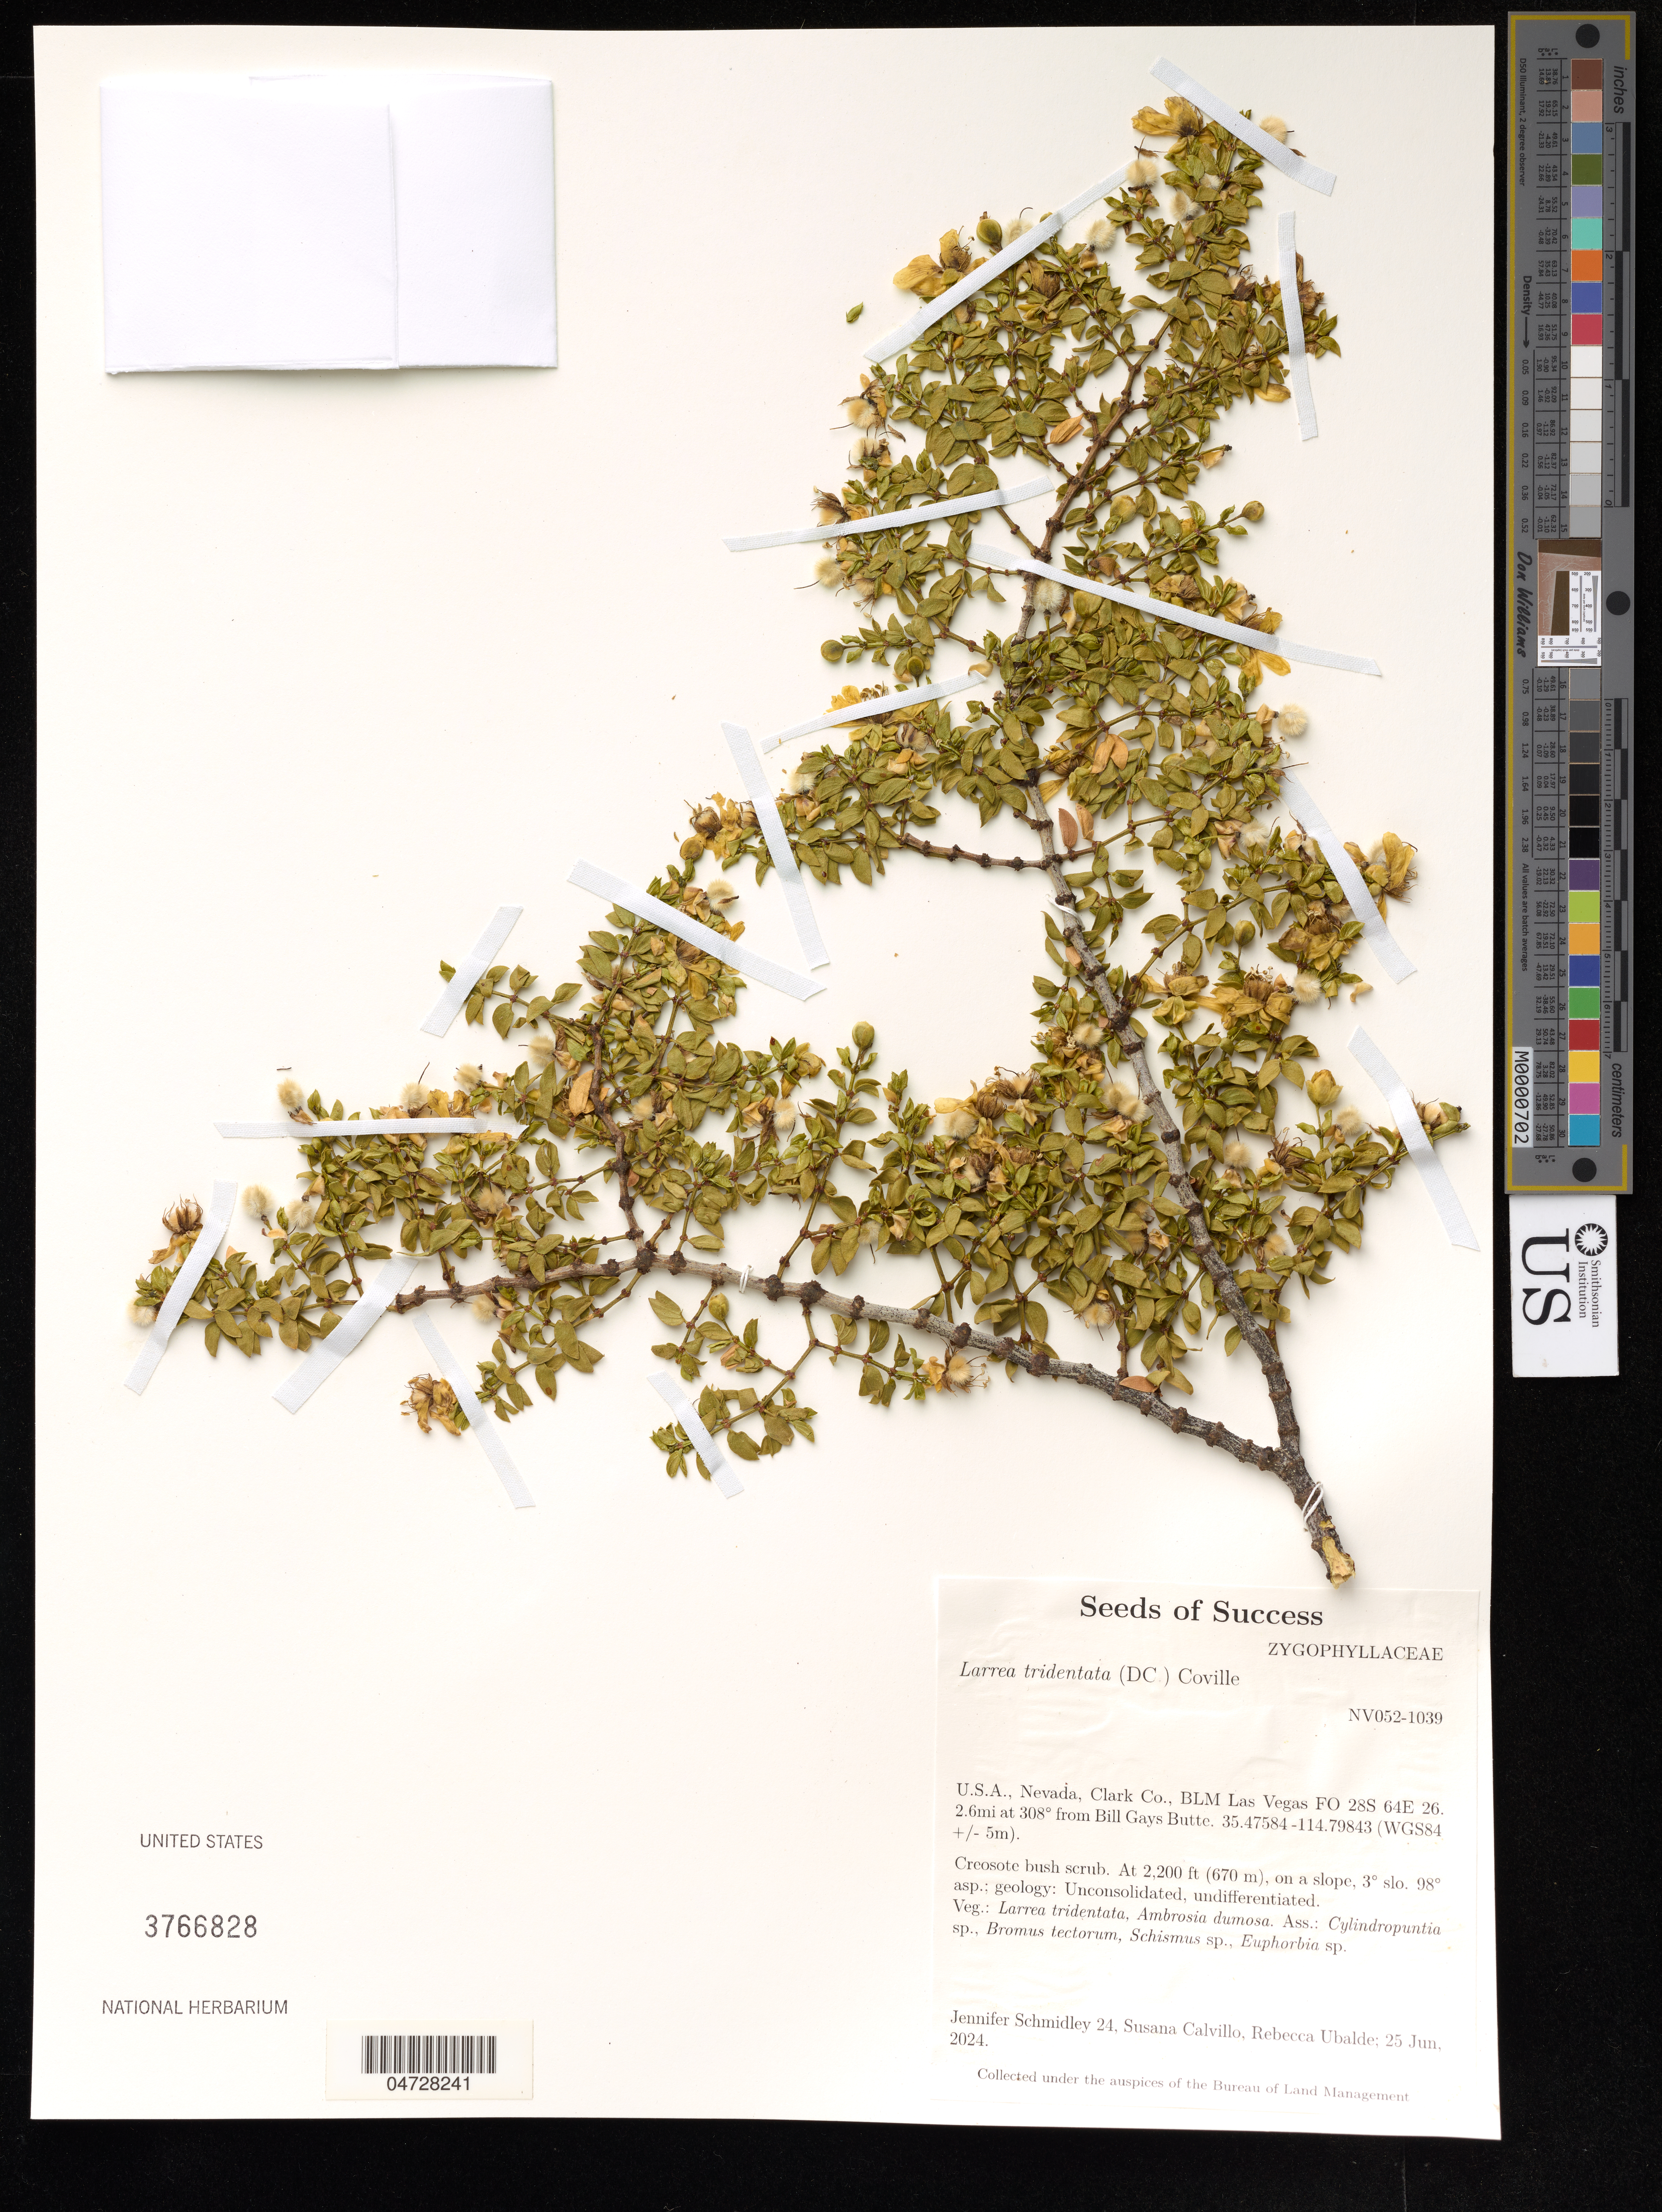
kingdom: Plantae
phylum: Tracheophyta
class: Magnoliopsida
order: Zygophyllales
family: Zygophyllaceae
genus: Larrea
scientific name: Larrea tridentata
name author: (Sessé & Moc. ex DC.) Coville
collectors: J. Schmidley, S. Calvillo & R. Ubalde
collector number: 24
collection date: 2024-06-25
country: United States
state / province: Nevada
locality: Clark Co., BLM Las Vegas FO 28S 64E 26. 2.6 mi at 308° from Bill Gays Butte.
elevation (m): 671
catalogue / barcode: US 3766828